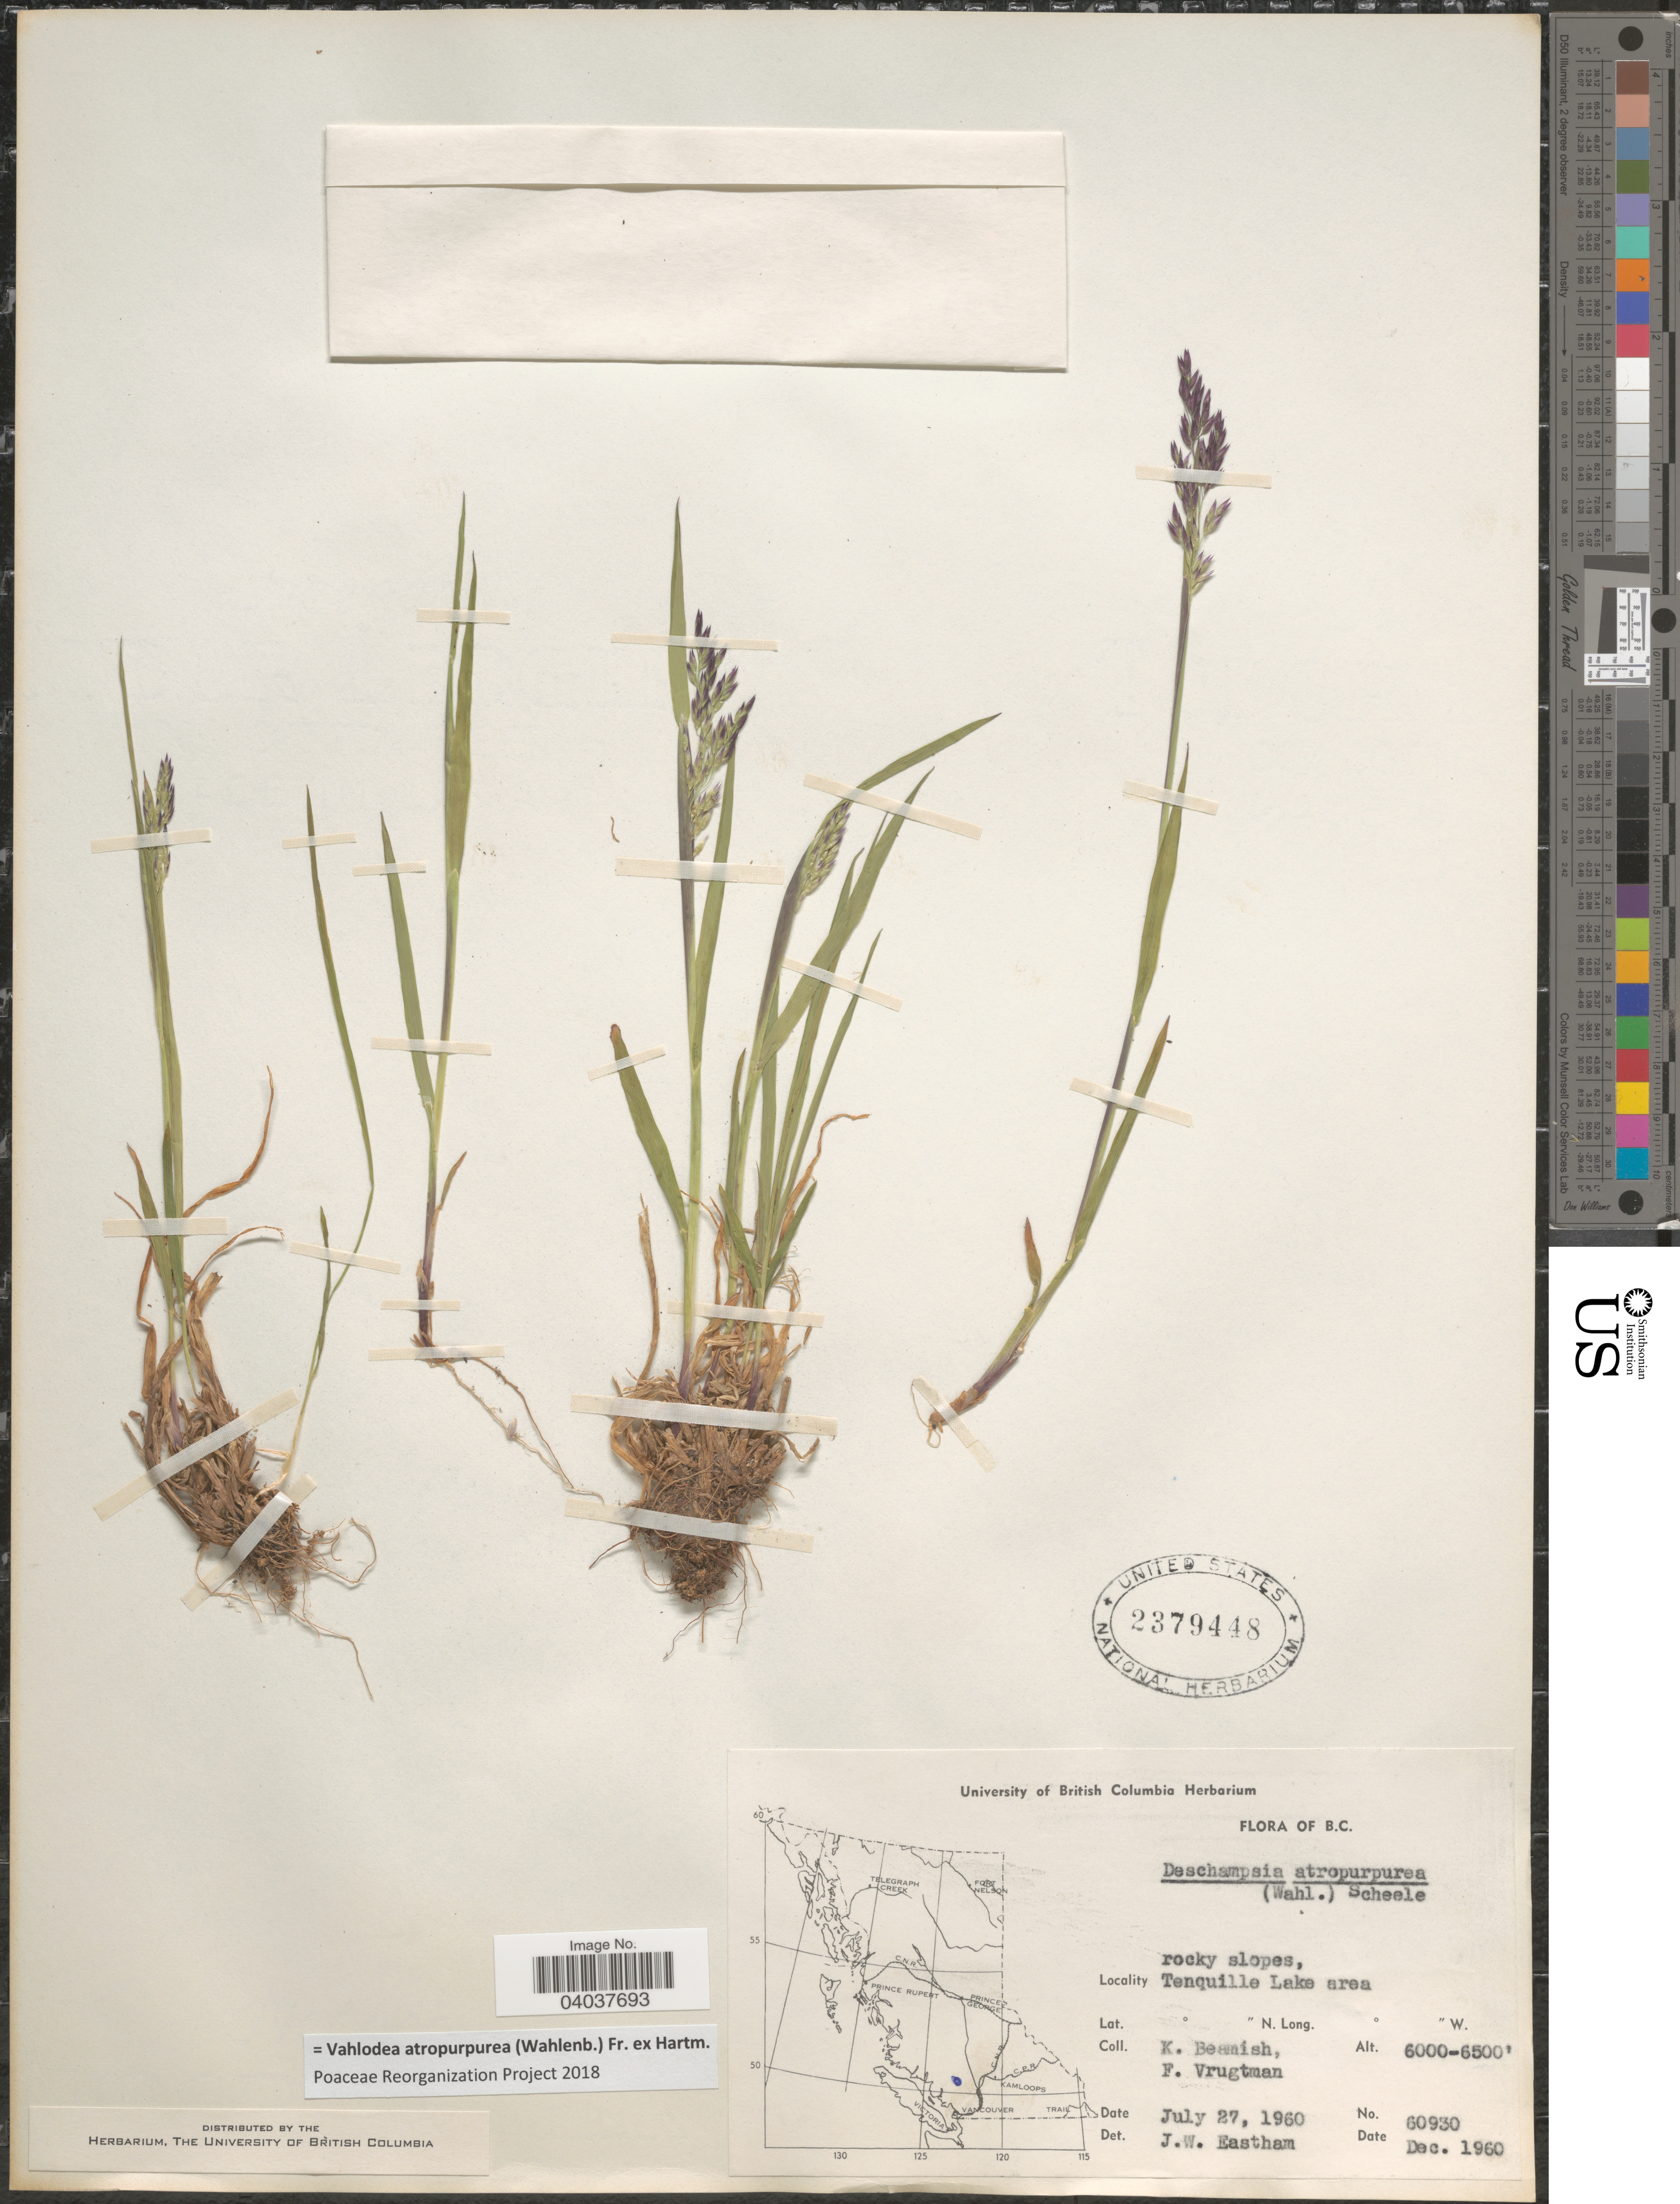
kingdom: Plantae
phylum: Tracheophyta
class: Liliopsida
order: Poales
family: Poaceae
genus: Vahlodea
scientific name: Vahlodea atropurpurea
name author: (Wahlenb.) Fr. ex Hartm.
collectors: K. Beamish & F. Vrugtman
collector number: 60930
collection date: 1960-07-27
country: Canada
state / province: British Columbia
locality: Tenquille Lake area.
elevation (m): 1829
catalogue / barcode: US 2379448